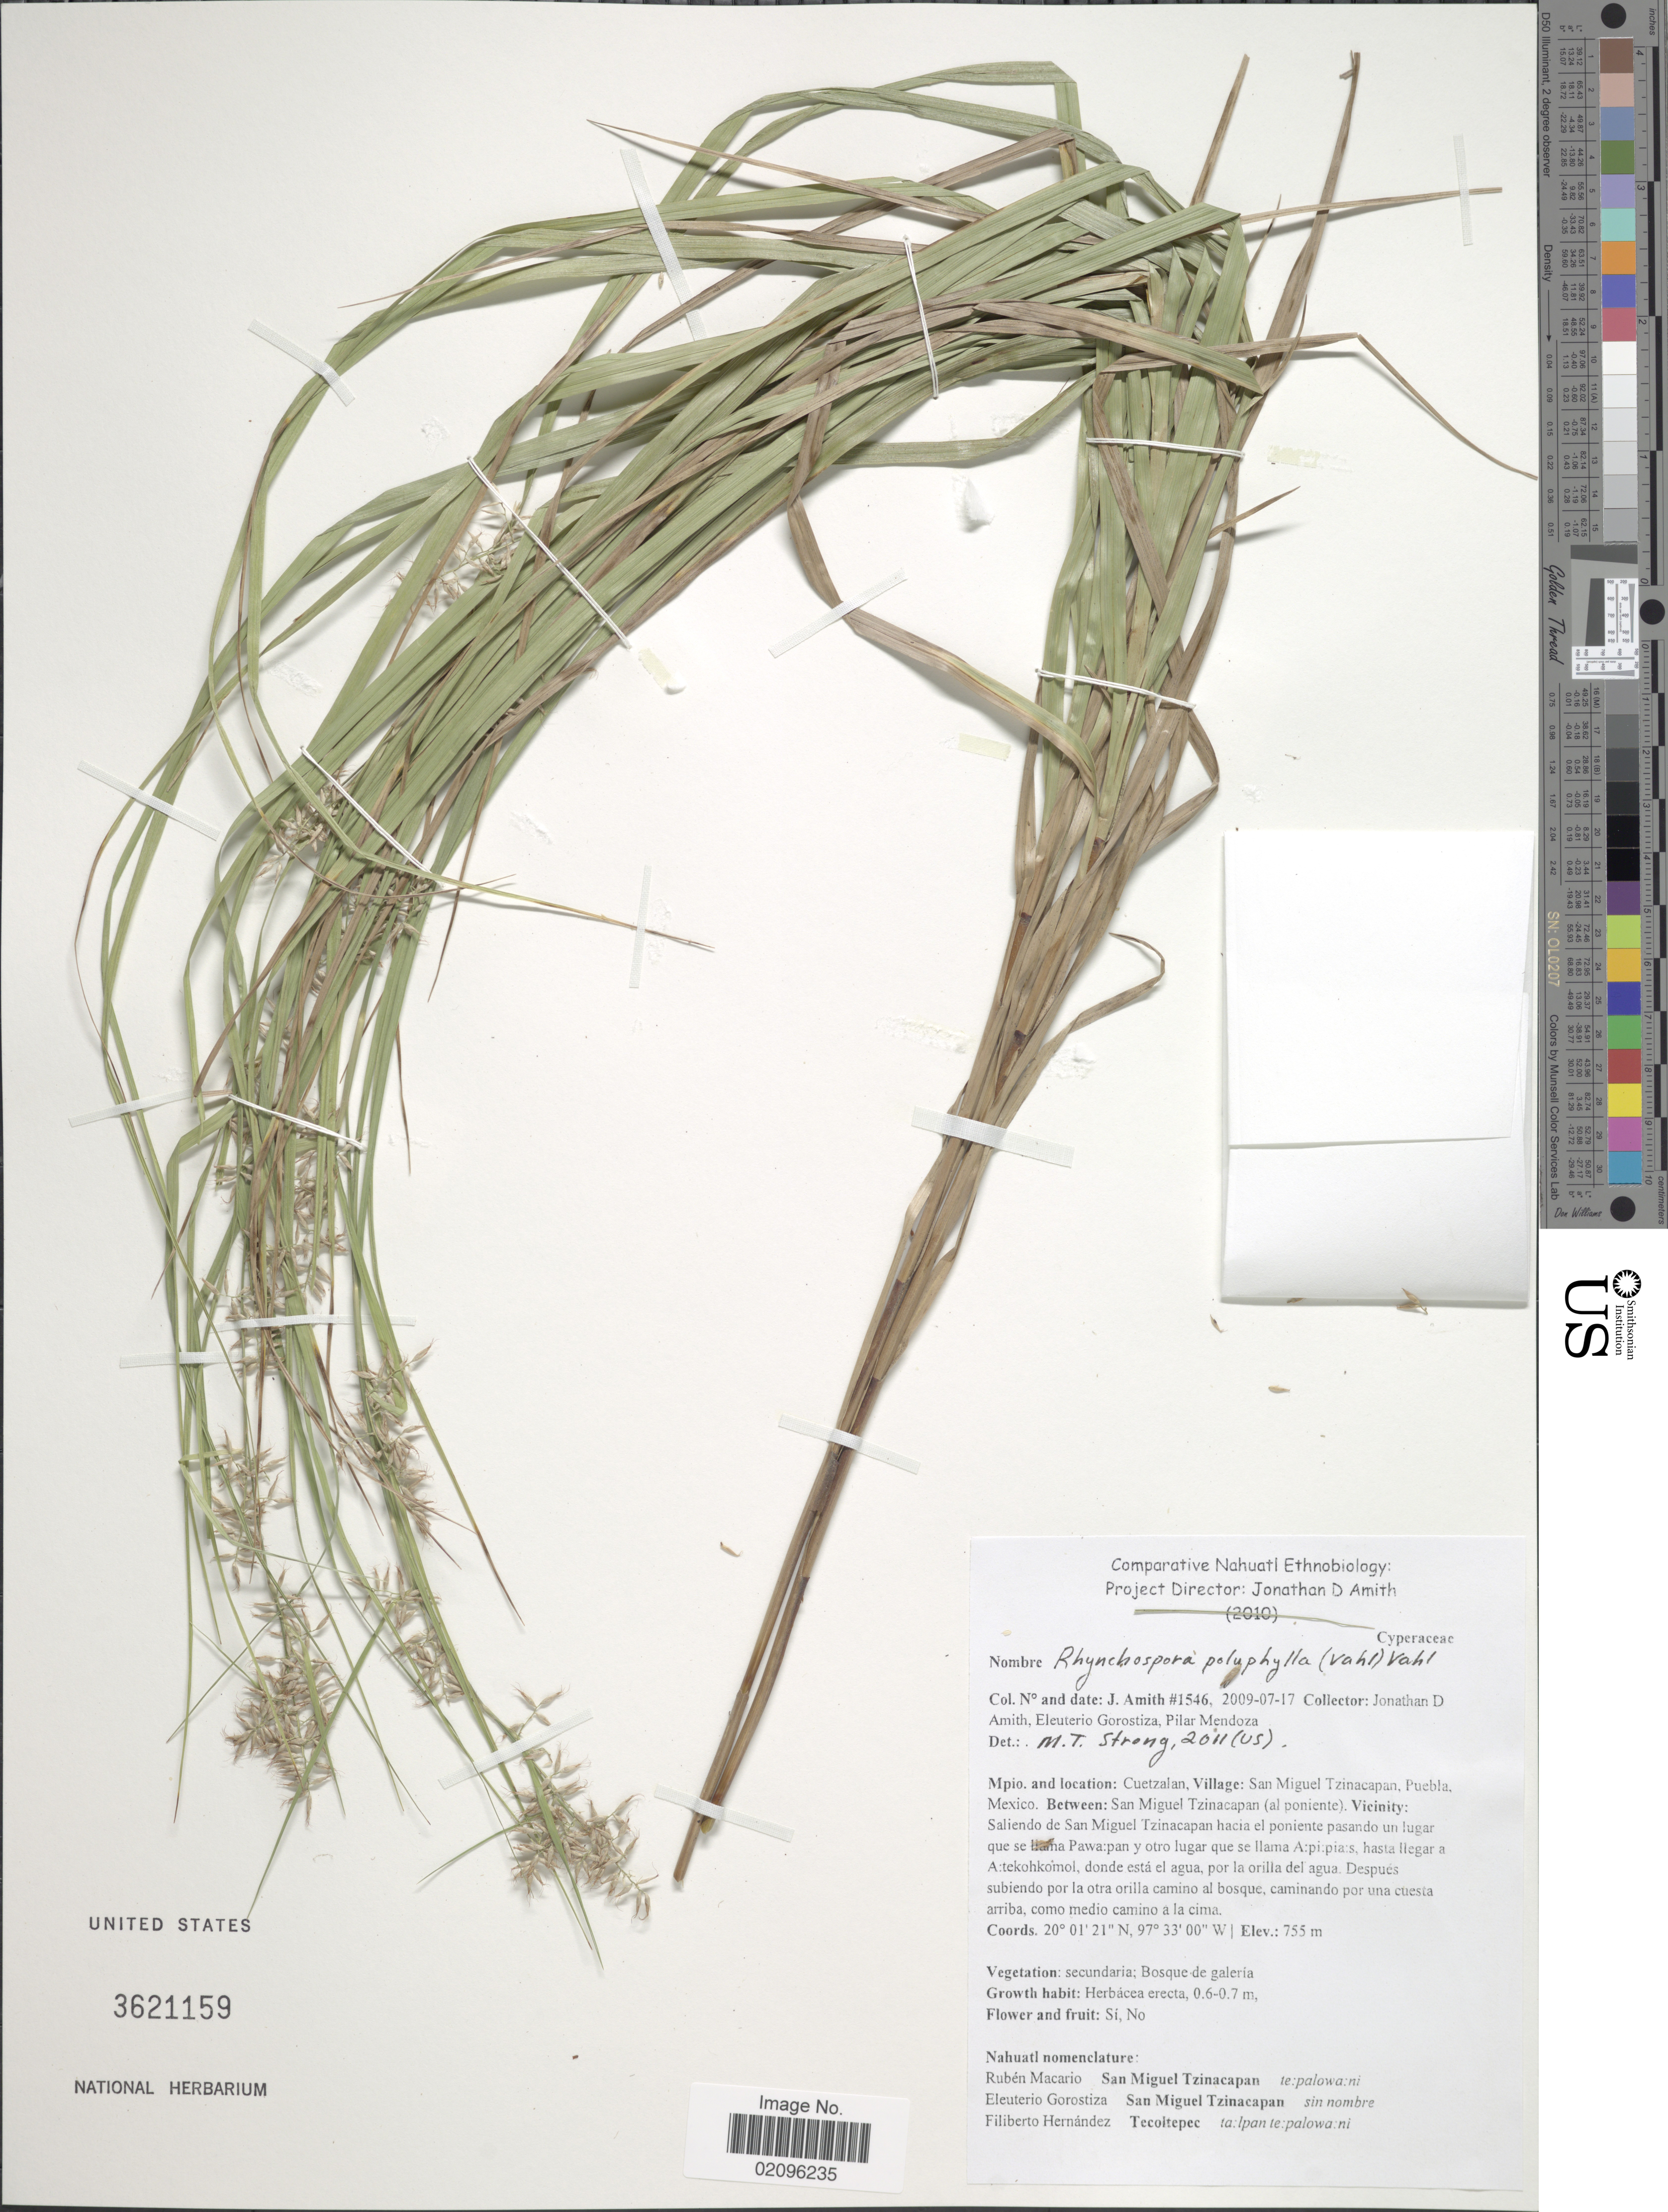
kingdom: Plantae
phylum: Tracheophyta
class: Liliopsida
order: Poales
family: Cyperaceae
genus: Rhynchospora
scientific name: Rhynchospora polyphylla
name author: (Vahl) Vahl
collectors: J. D. Amith, E. Gorostiza S. & P. Mendoza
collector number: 1546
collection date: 2009-09-17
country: Mexico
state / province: Puebla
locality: Mpio. and location: Cuetzalan, Village: San MIguel Tzinacapan, between San Miguel Tzinacapan (al poniente), Vicinity: Saliendo de San Miguel Tzinacapan hacia el poniente pasando un lugar que se llana Pawaipan [interpreted] y otro lugar que se llama.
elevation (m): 755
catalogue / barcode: US 3621159